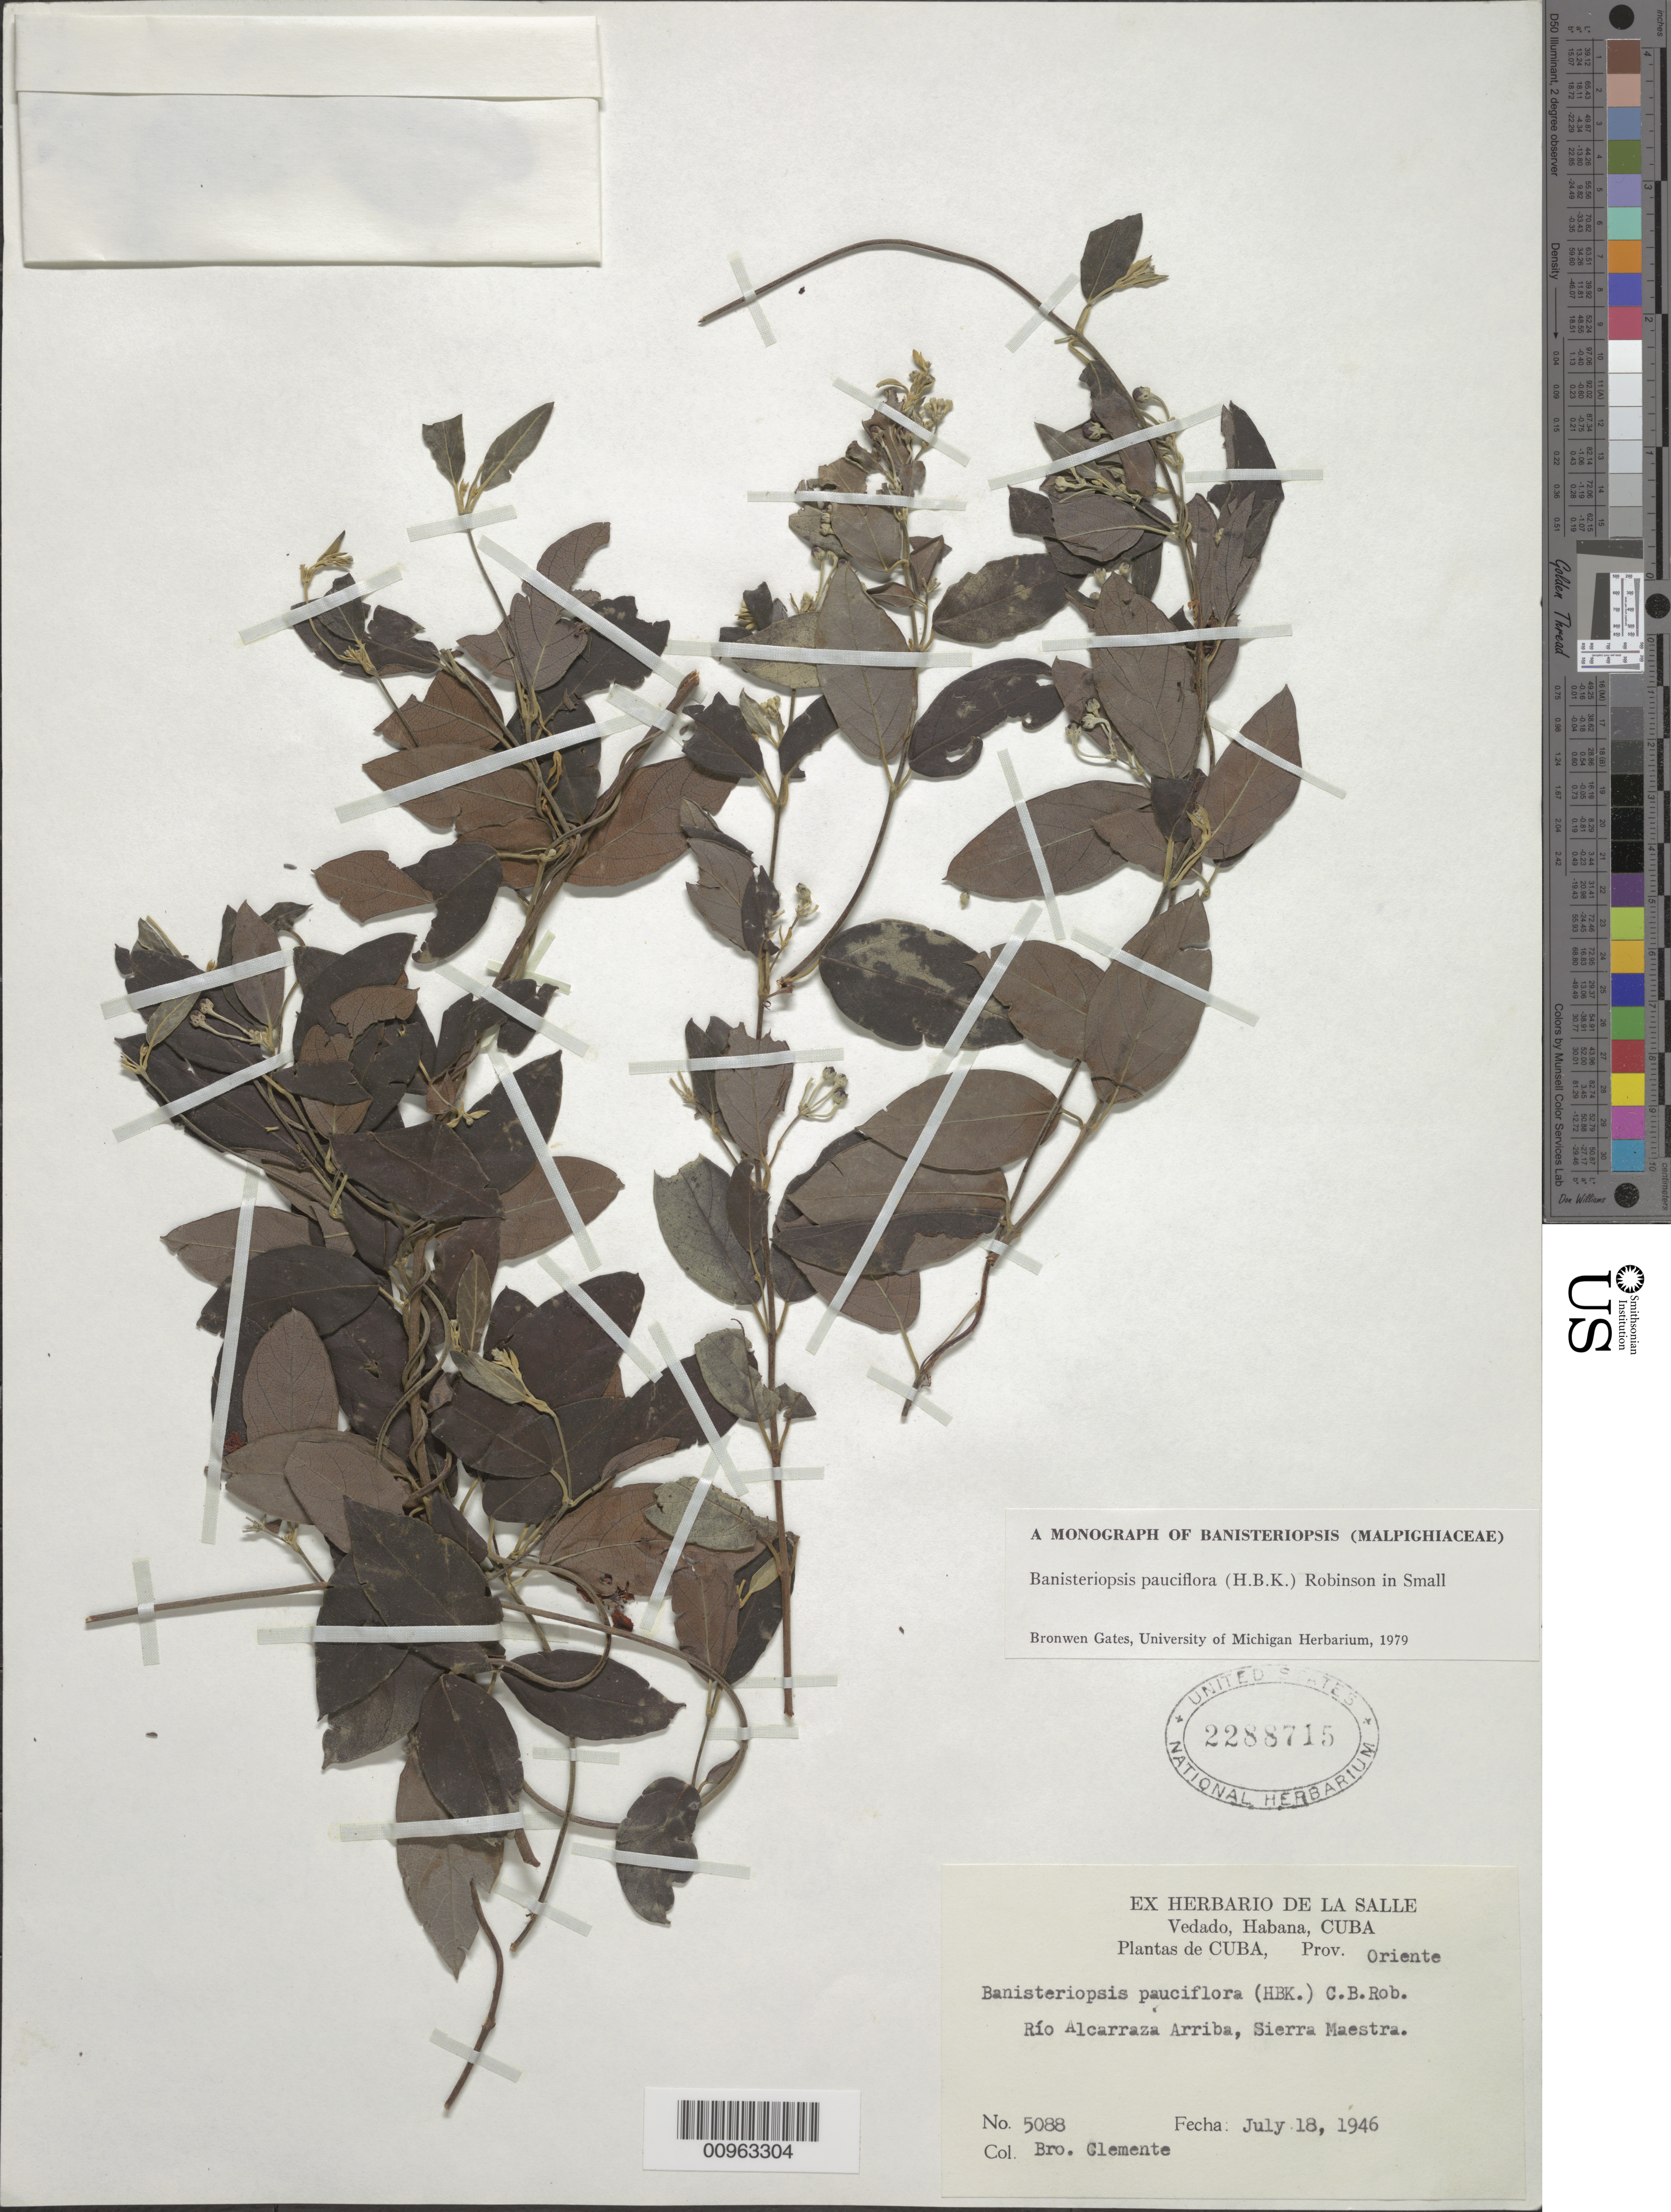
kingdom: Plantae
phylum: Tracheophyta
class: Magnoliopsida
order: Malpighiales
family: Malpighiaceae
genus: Banisteriopsis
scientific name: Banisteriopsis pauciflora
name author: (Kunth) C.B. Rob.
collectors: Bro. Clemente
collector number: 5088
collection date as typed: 18 Jul 1946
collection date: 1946-07-18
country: Cuba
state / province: Oriente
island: Cuba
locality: Río Alcarraza Arriba, Sierra Maestra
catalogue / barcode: US 2288715